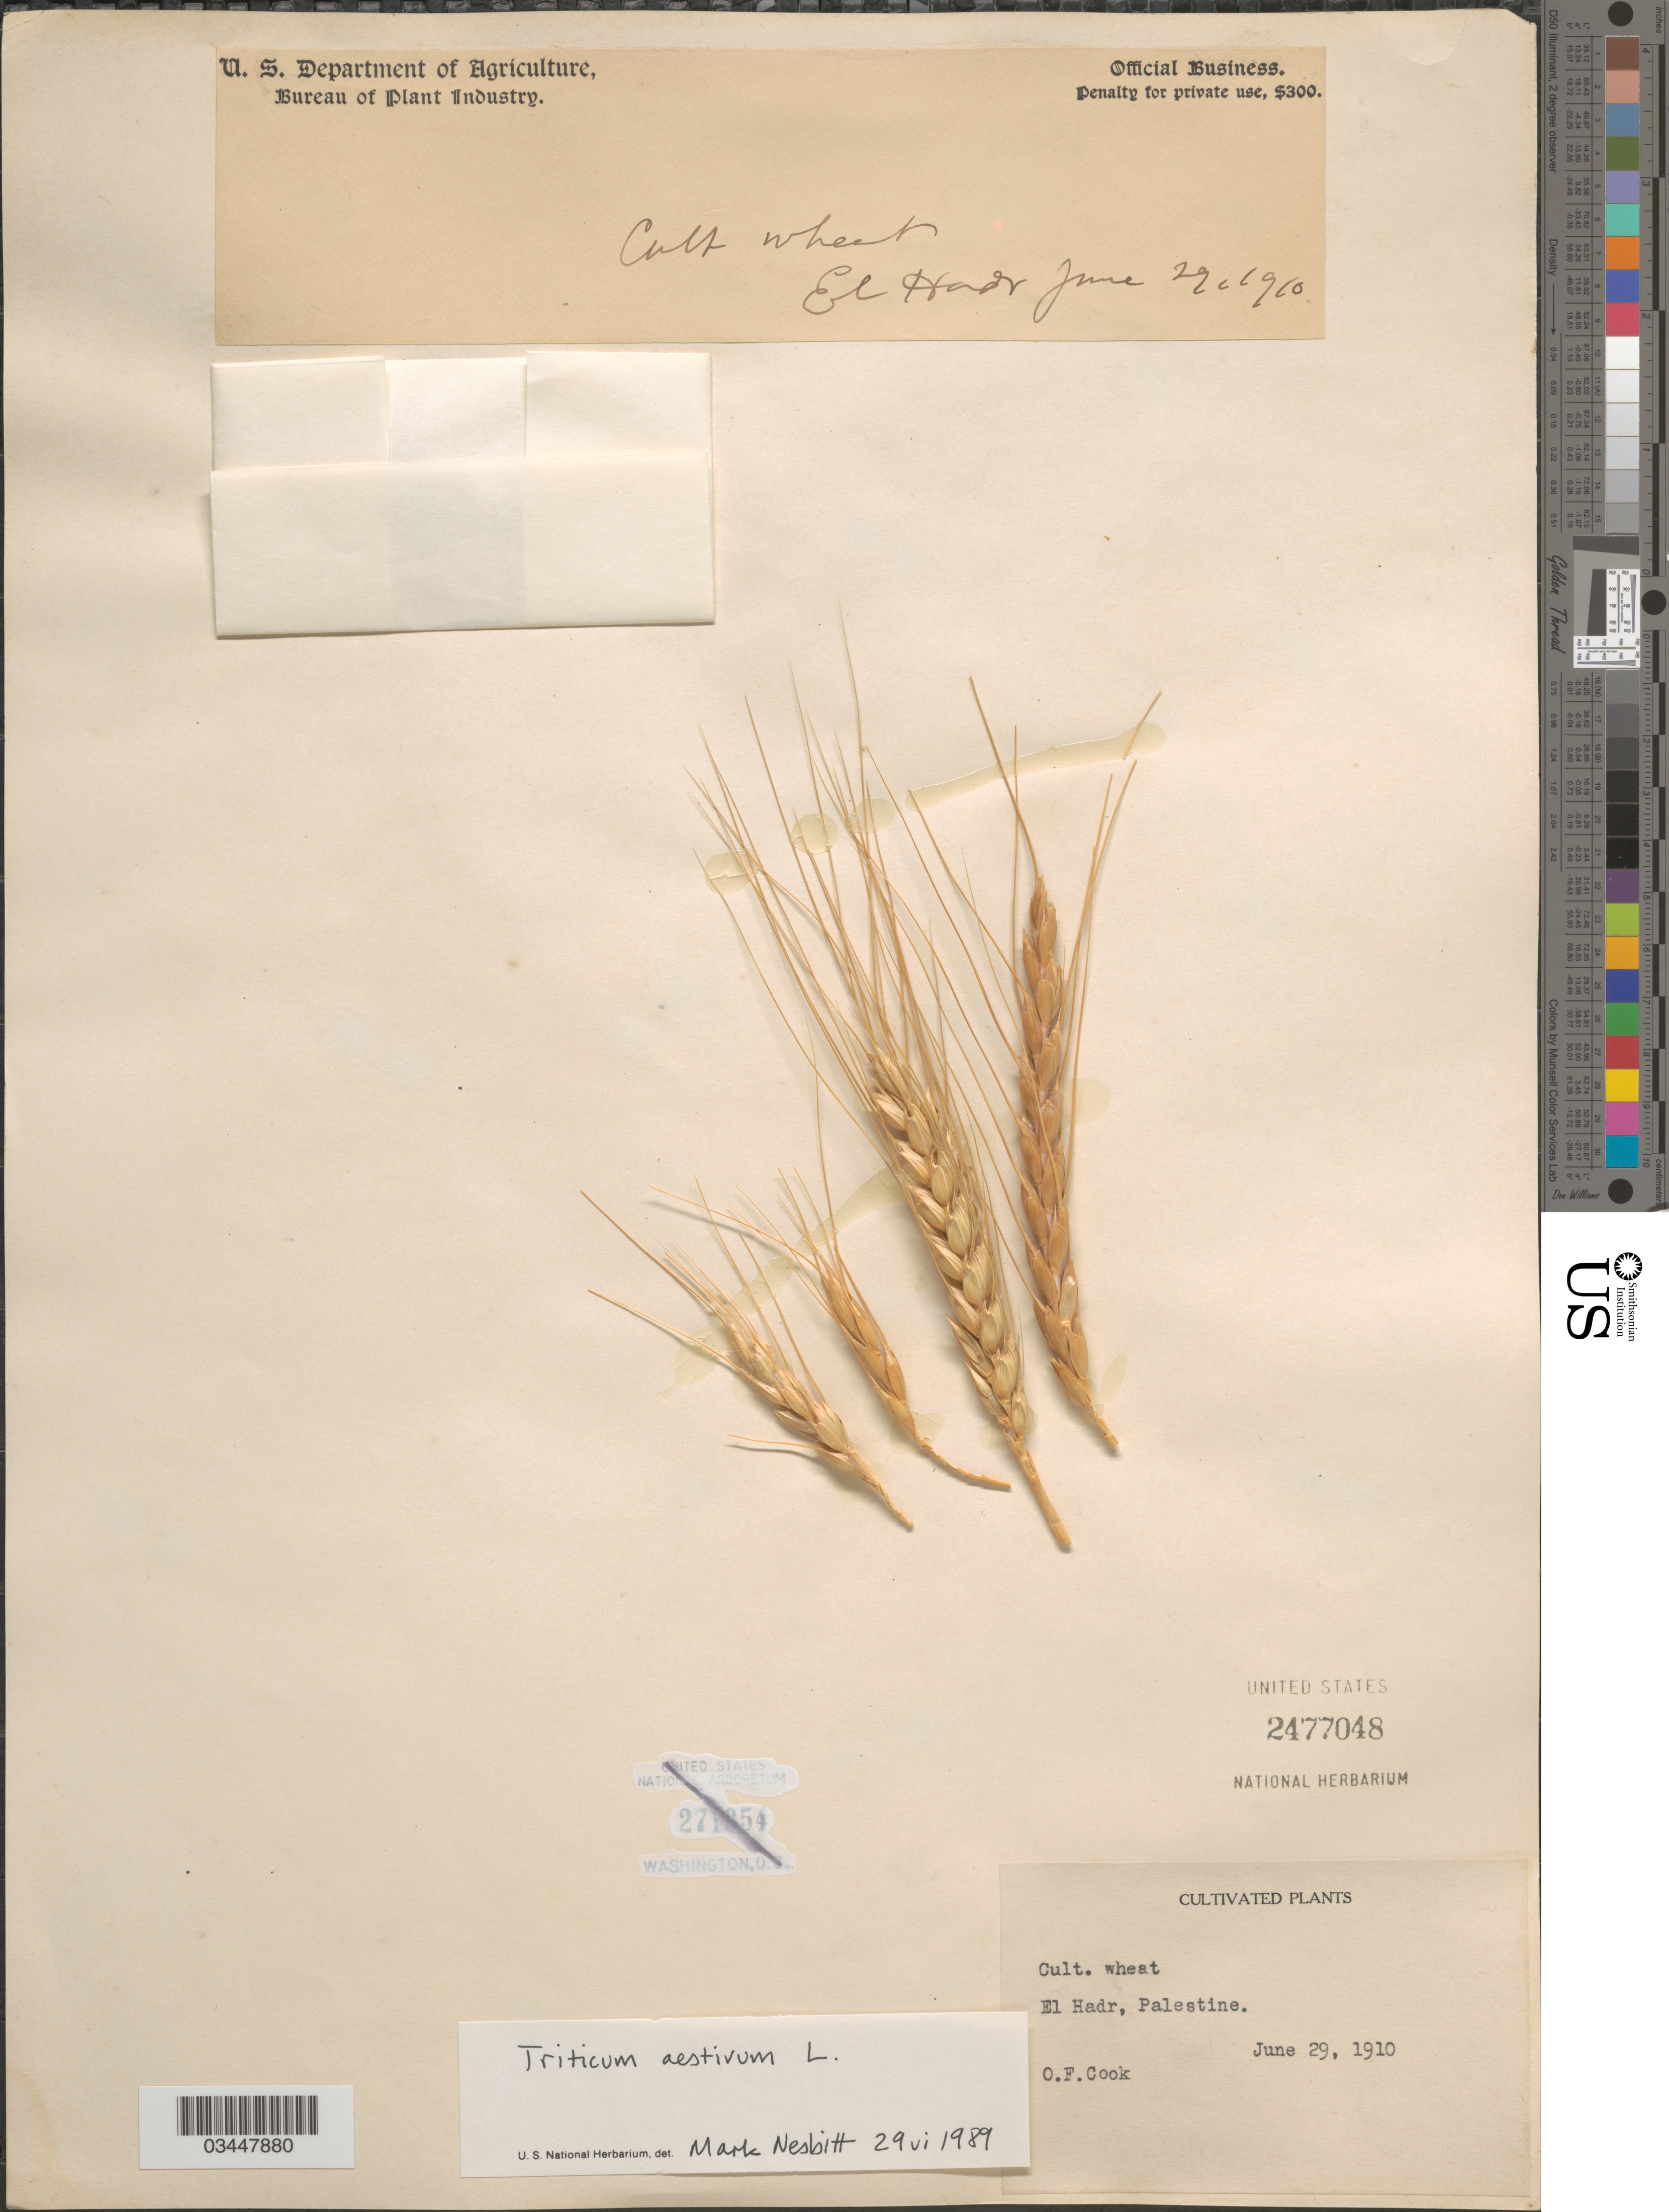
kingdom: Plantae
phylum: Tracheophyta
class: Liliopsida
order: Poales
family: Poaceae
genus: Triticum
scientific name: Triticum aestivum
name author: L.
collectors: O. F. Cook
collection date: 1910-06-29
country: Israel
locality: Cult. wheat. El Hadr, Palestine.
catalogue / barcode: US 2477048